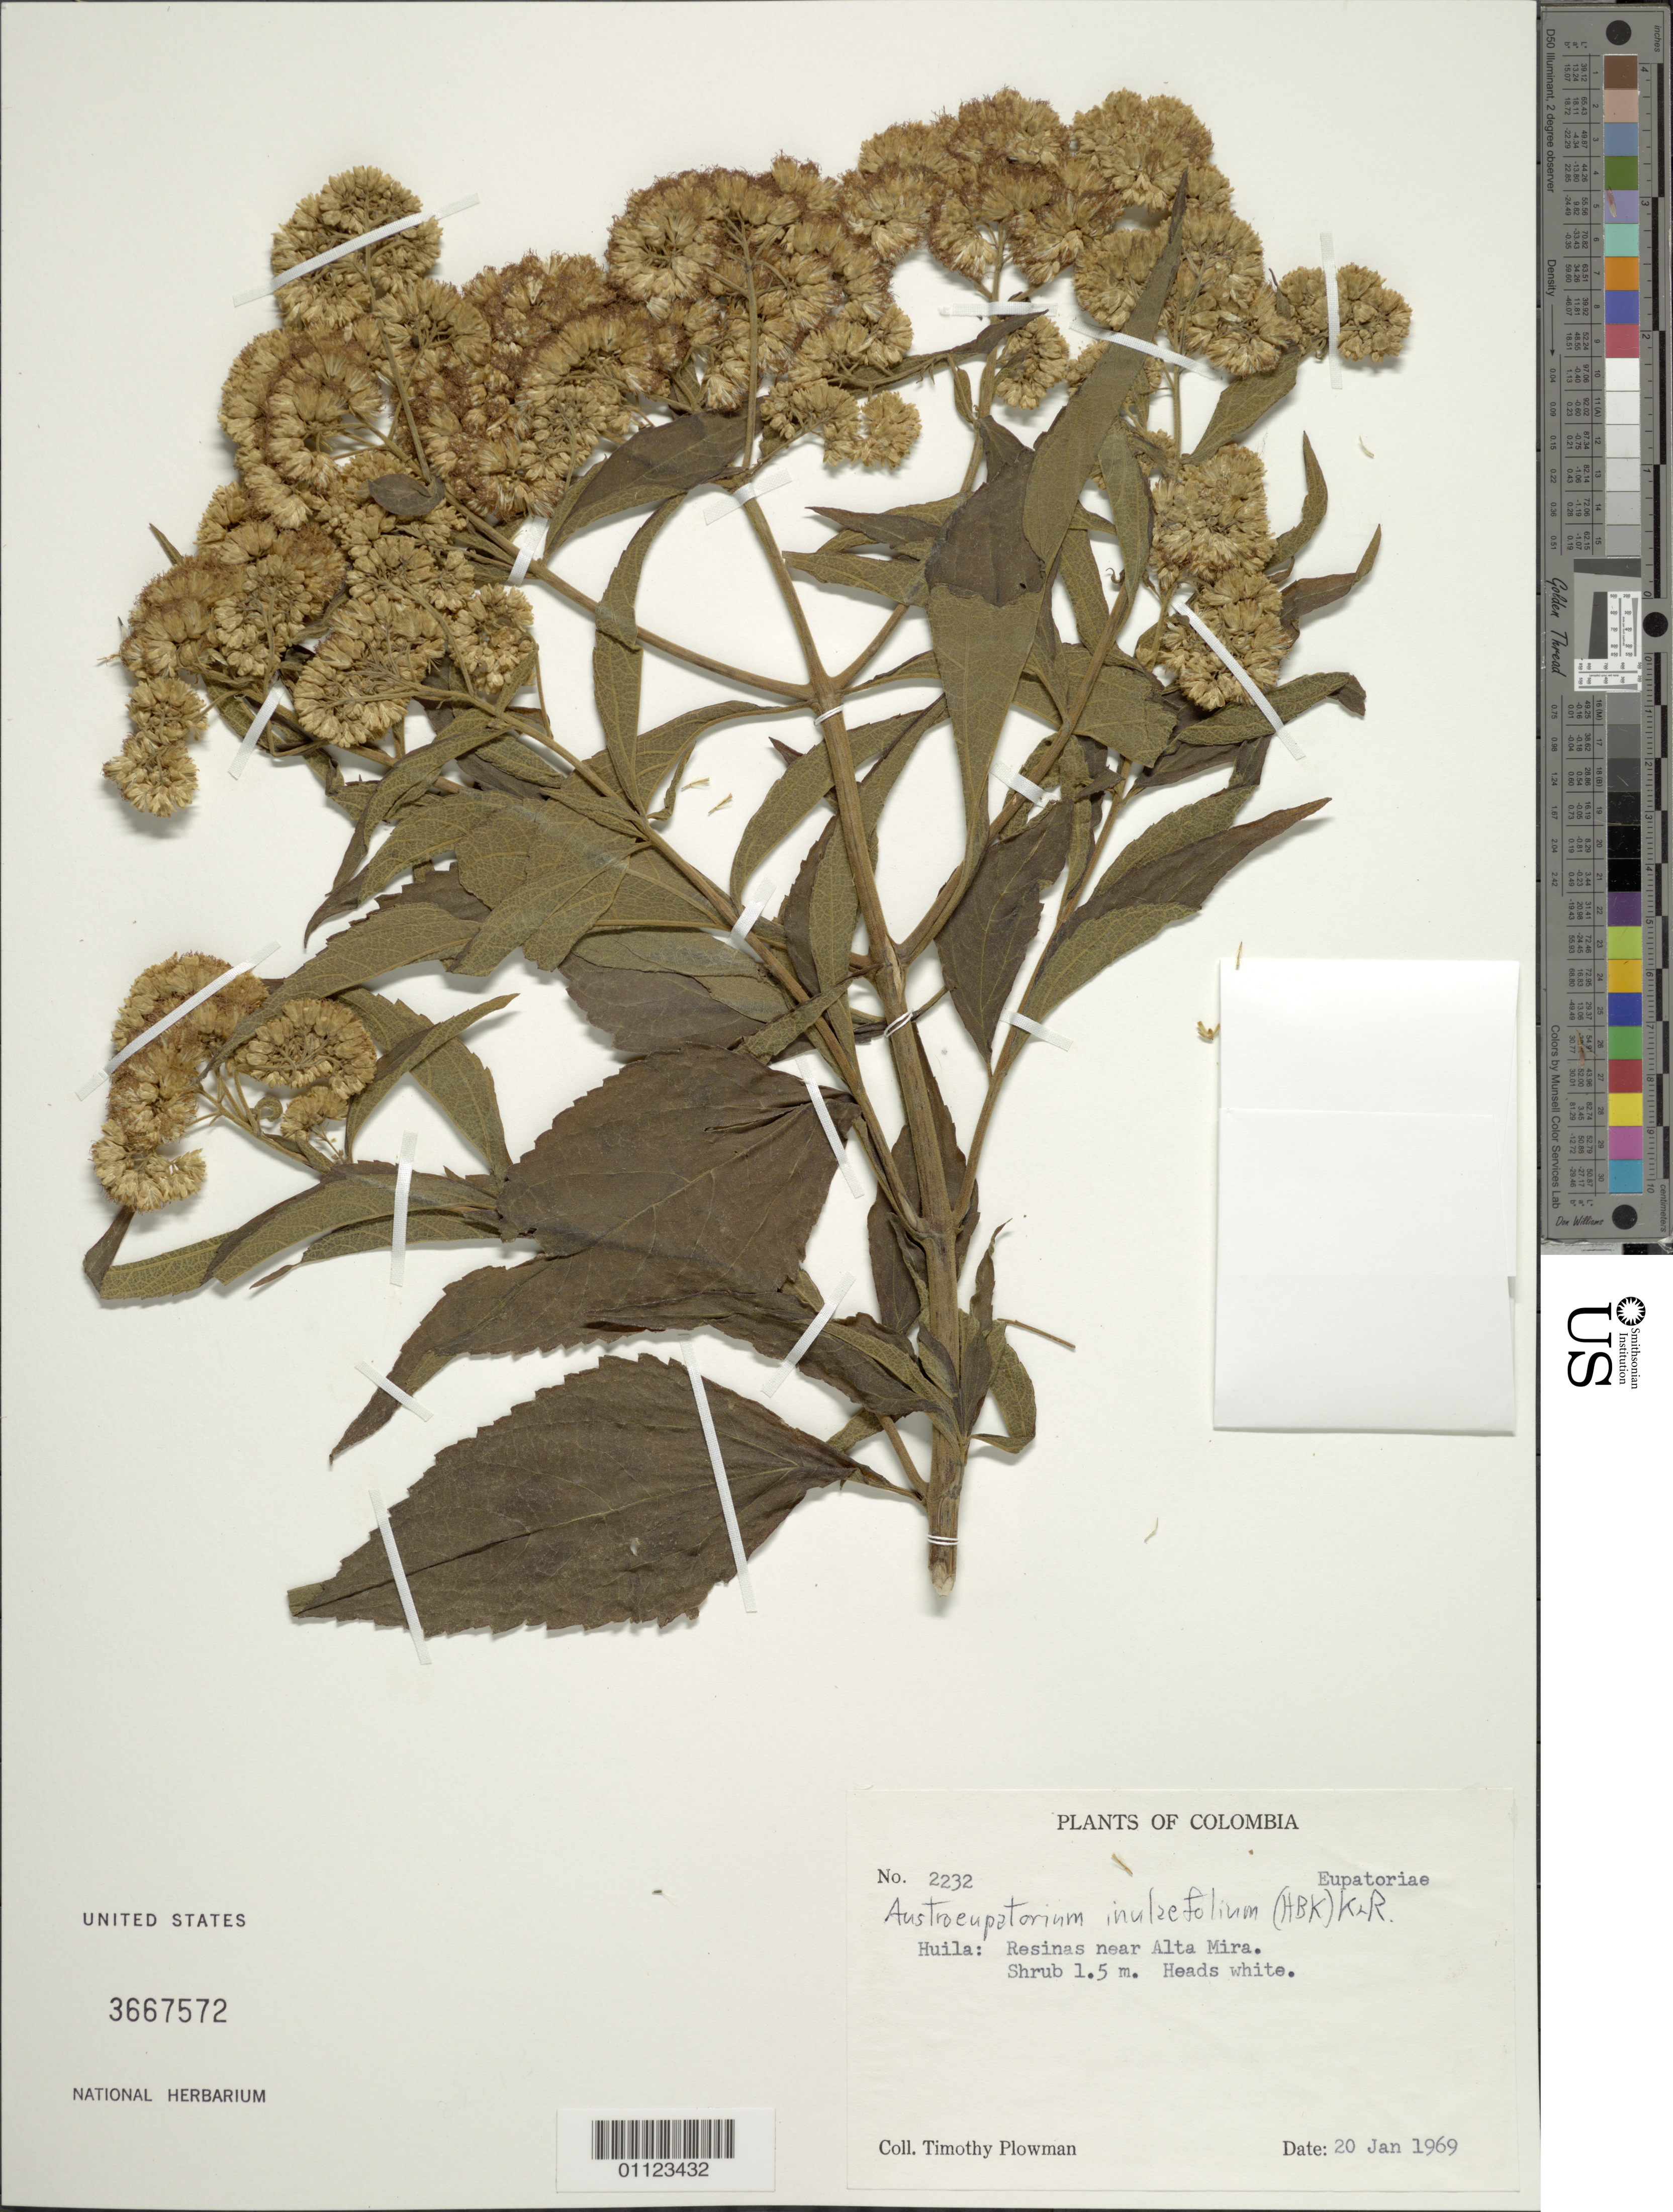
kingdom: Plantae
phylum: Tracheophyta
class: Magnoliopsida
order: Asterales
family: Asteraceae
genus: Austroeupatorium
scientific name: Austroeupatorium inulaefolium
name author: (Kunth) R.M. King & H. Rob.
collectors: T. Plowman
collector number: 2232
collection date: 1969-01-20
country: Colombia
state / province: Huíla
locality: Resinas near Alta Mira.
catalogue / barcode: US 3667572